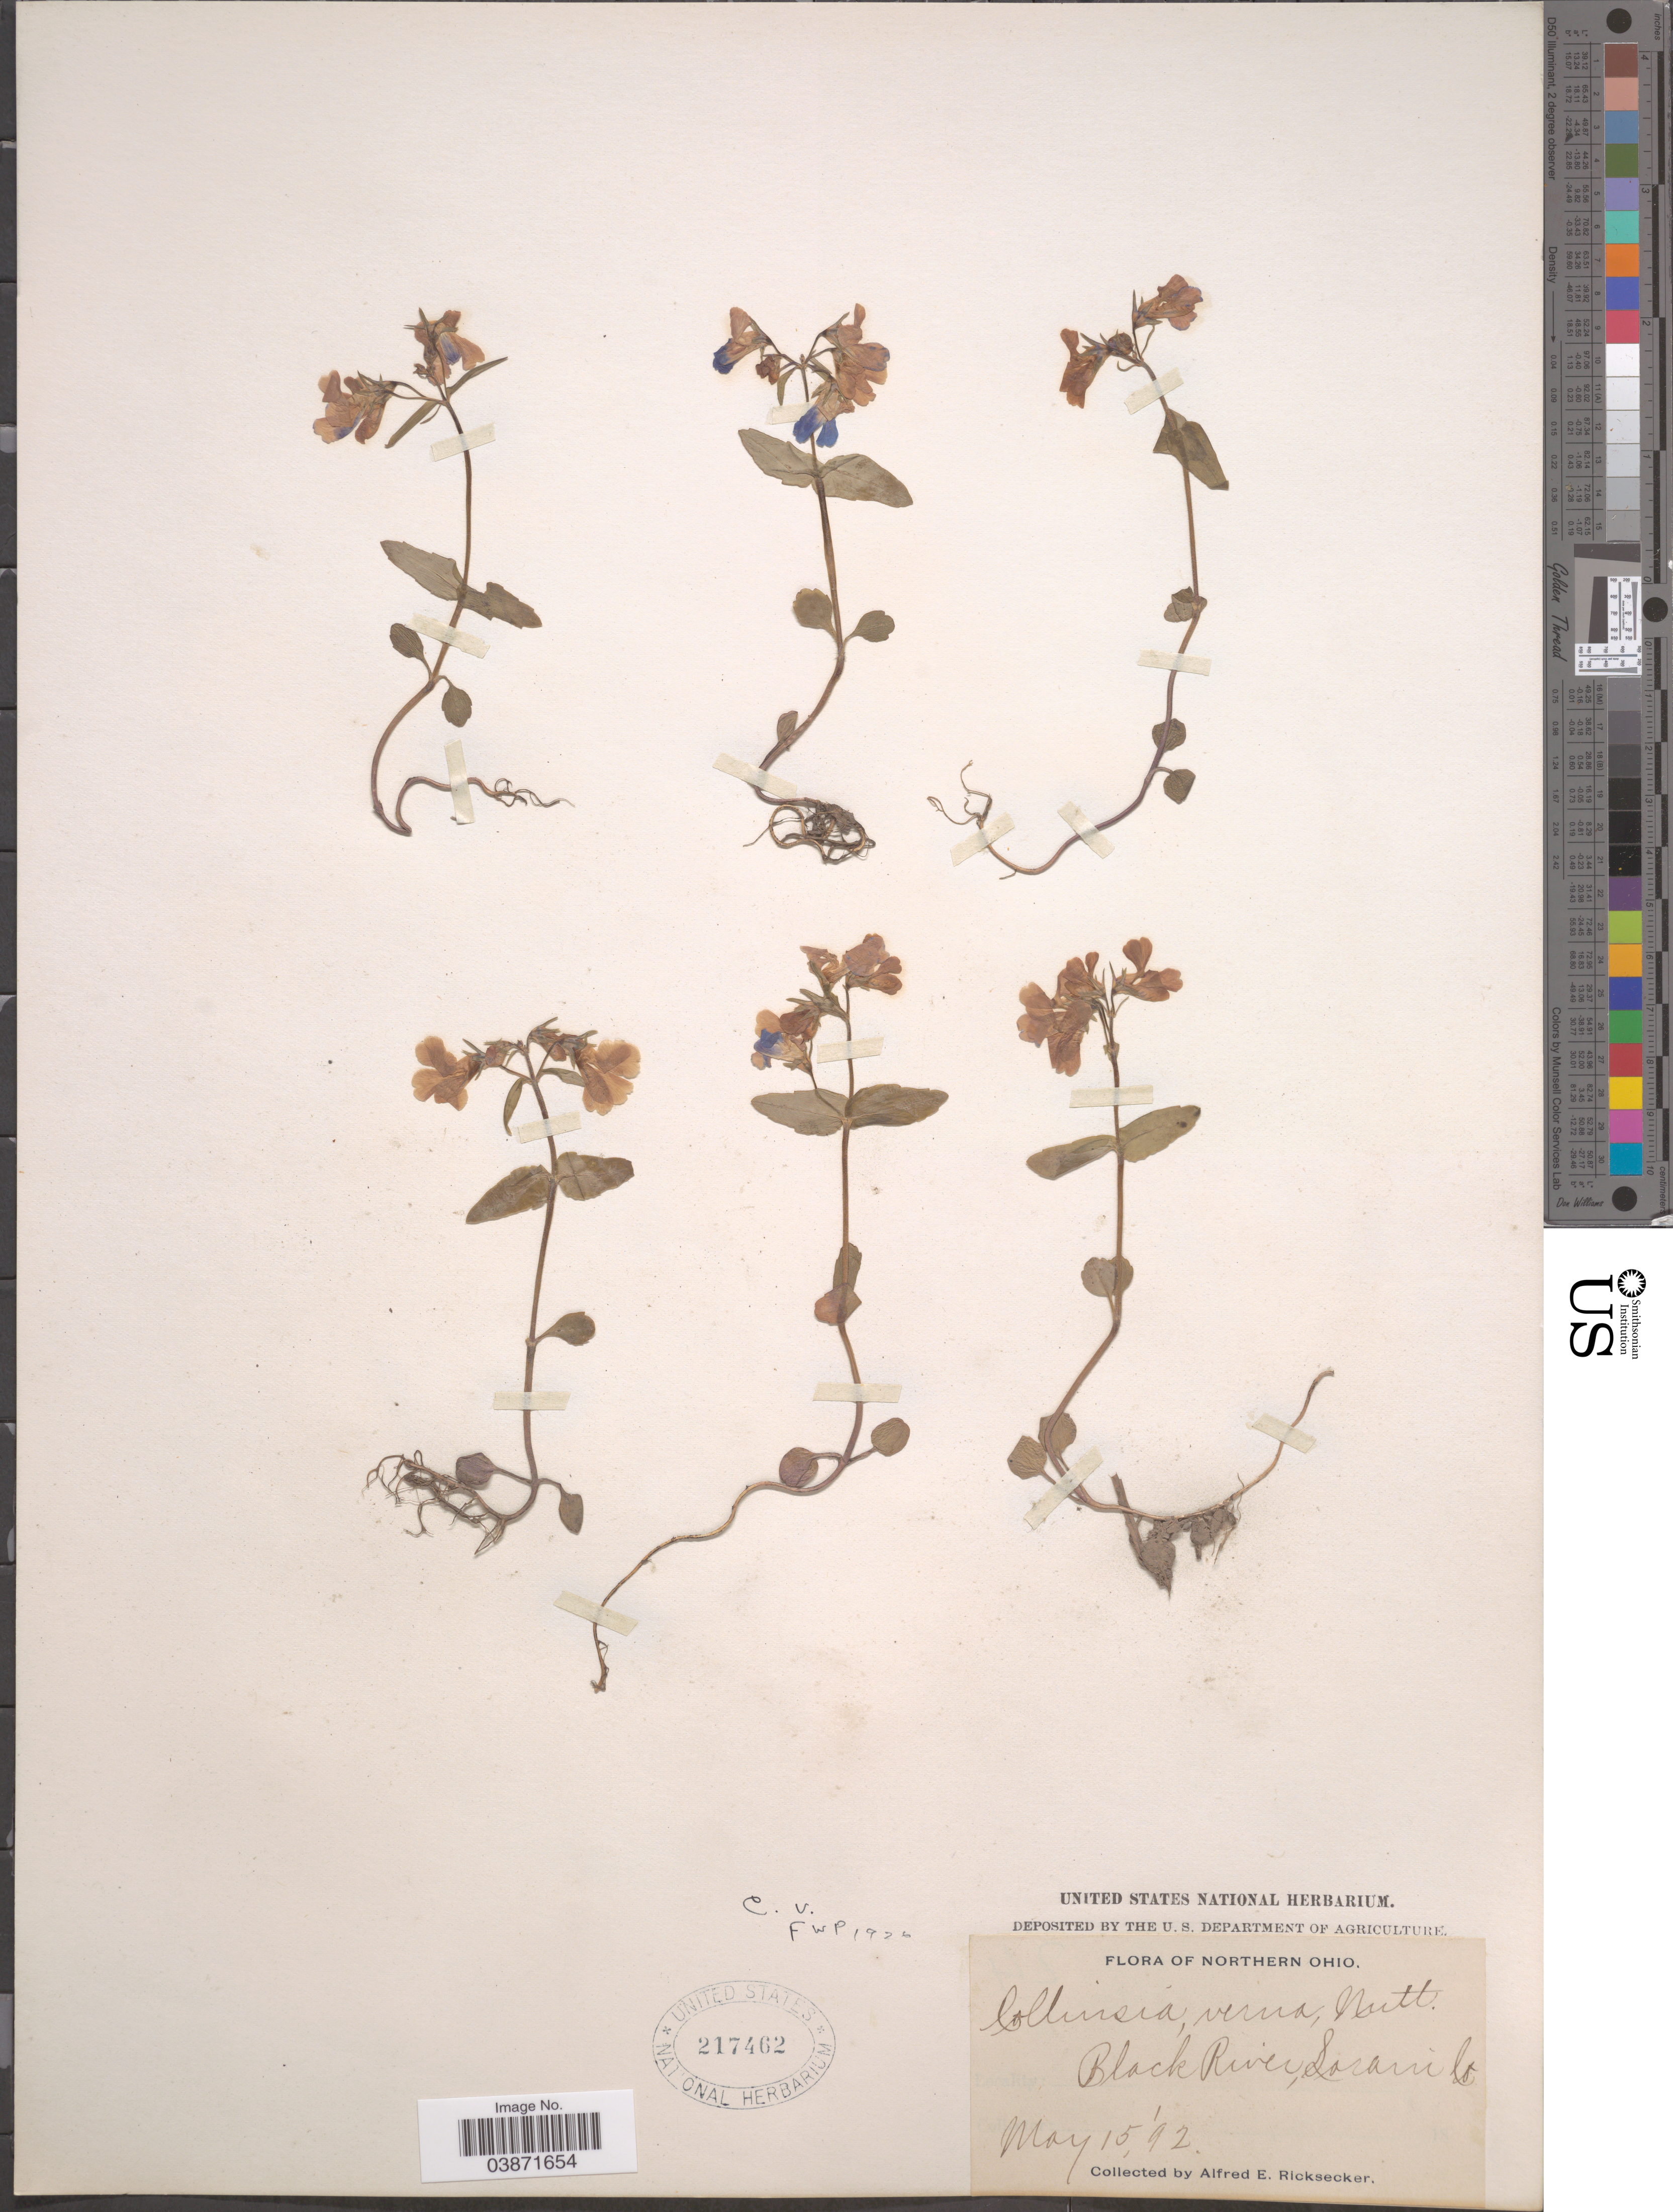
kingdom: Plantae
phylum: Tracheophyta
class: Magnoliopsida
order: Lamiales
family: Plantaginaceae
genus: Collinsia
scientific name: Collinsia verna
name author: Nutt.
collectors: A. E. Ricksecker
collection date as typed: Transcribed d/m/y: 15/5/92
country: United States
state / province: Ohio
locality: Northern Ohio. Black River, Larami Co.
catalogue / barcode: US 217462